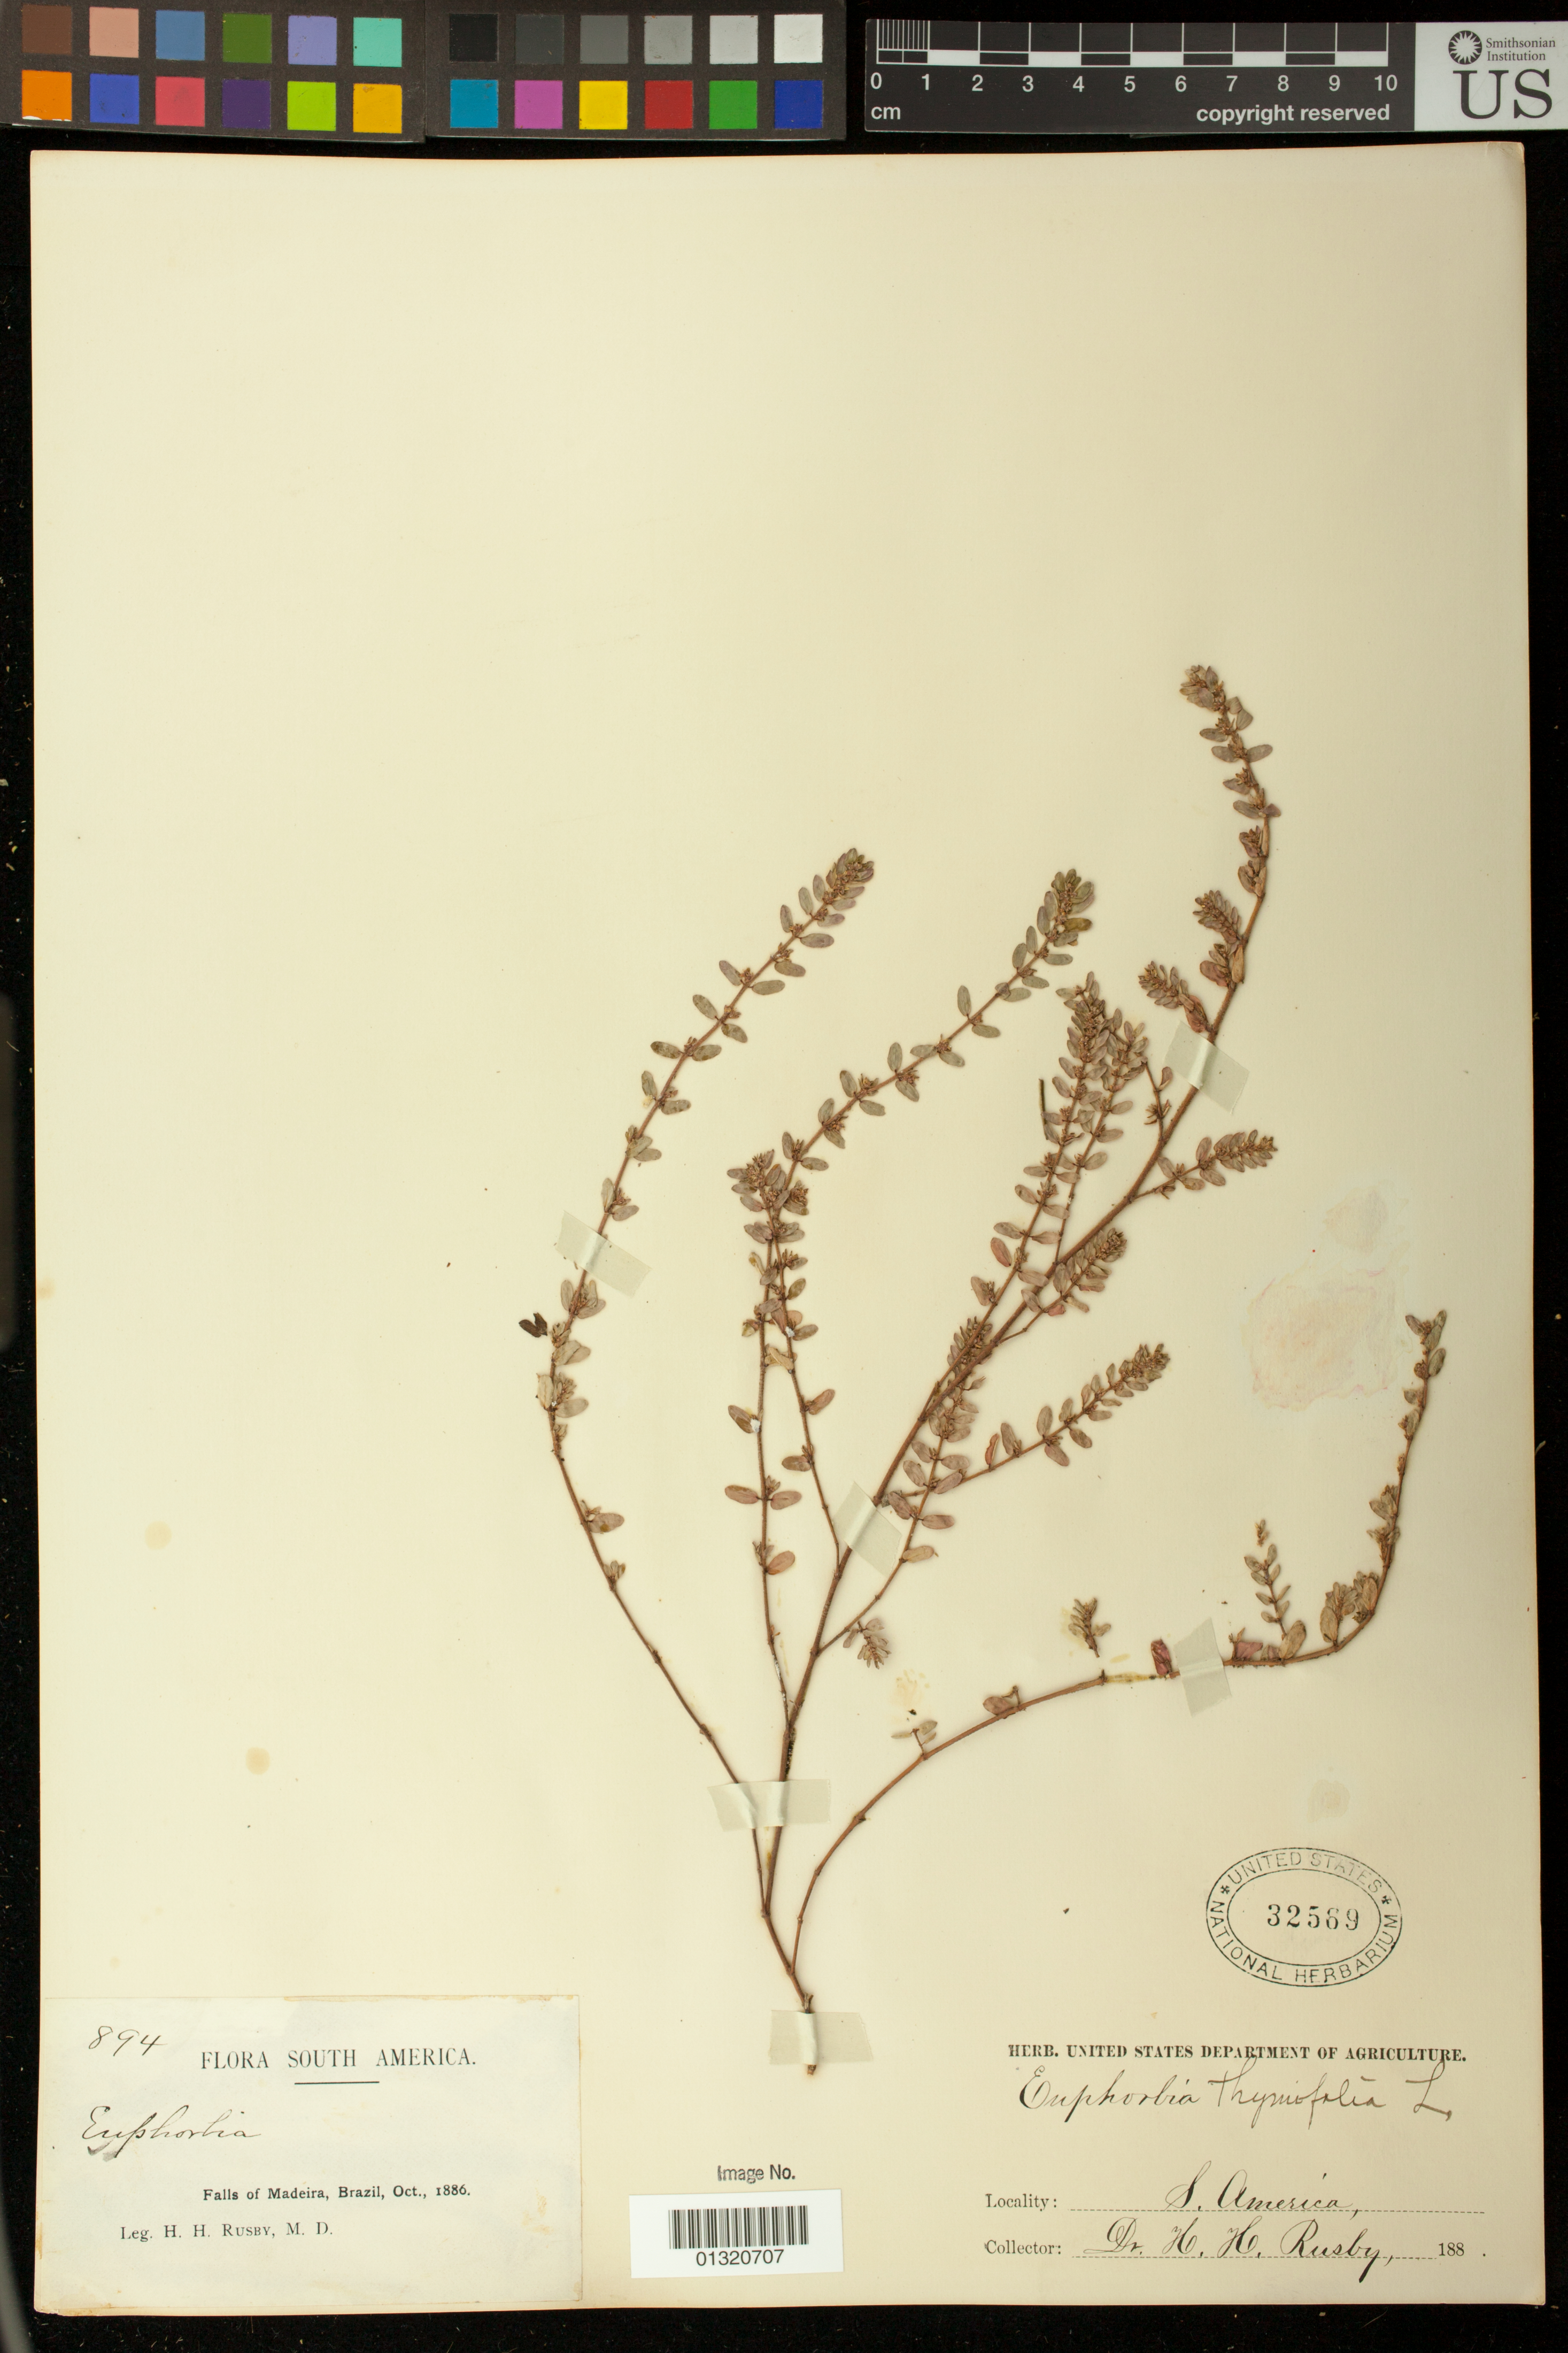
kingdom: Plantae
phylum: Tracheophyta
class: Magnoliopsida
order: Malpighiales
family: Euphorbiaceae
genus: Euphorbia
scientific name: Euphorbia thymifolia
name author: L.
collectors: H. H. Rusby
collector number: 894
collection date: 1886-10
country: Brazil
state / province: Rondônia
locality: Falls of Madeira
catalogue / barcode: US 32569